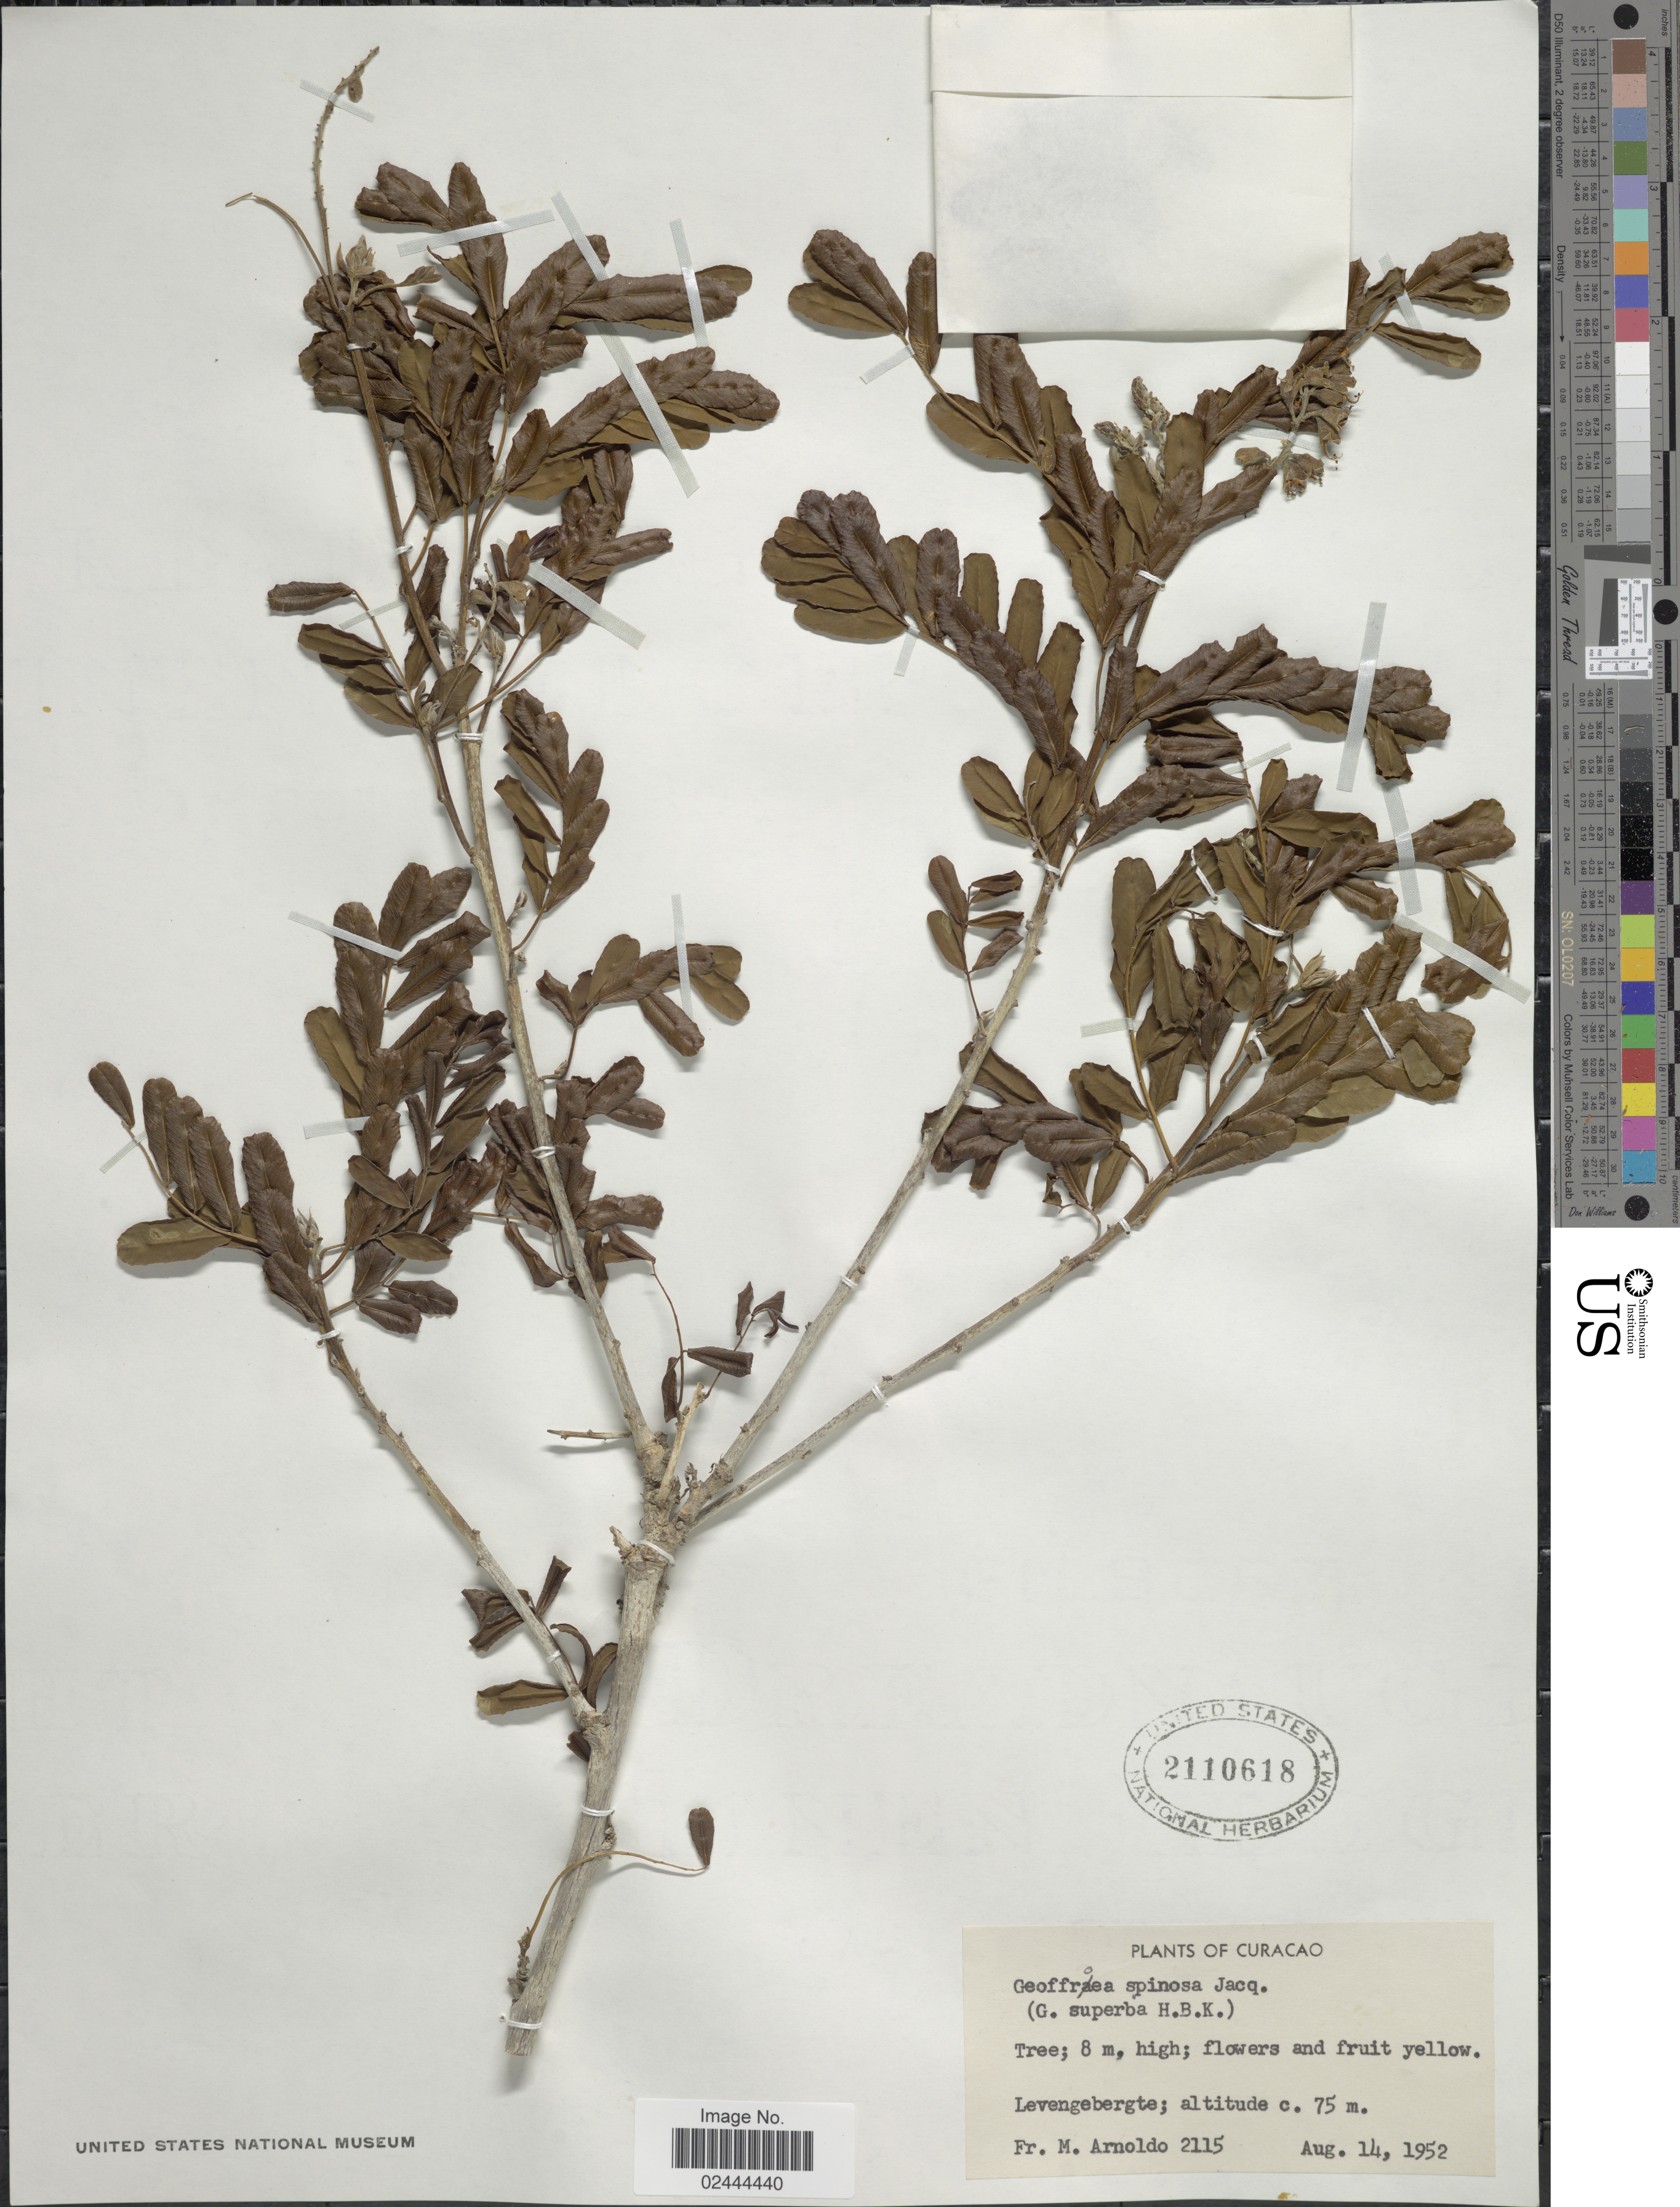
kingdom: Plantae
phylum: Tracheophyta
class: Magnoliopsida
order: Fabales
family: Fabaceae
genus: Geoffroea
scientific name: Geoffroea spinosa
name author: Jacq.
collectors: N. Arnoldo-Broeders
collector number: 2115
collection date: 1952-08-14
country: Curaçao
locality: Levengebergte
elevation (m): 75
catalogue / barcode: US 2110618